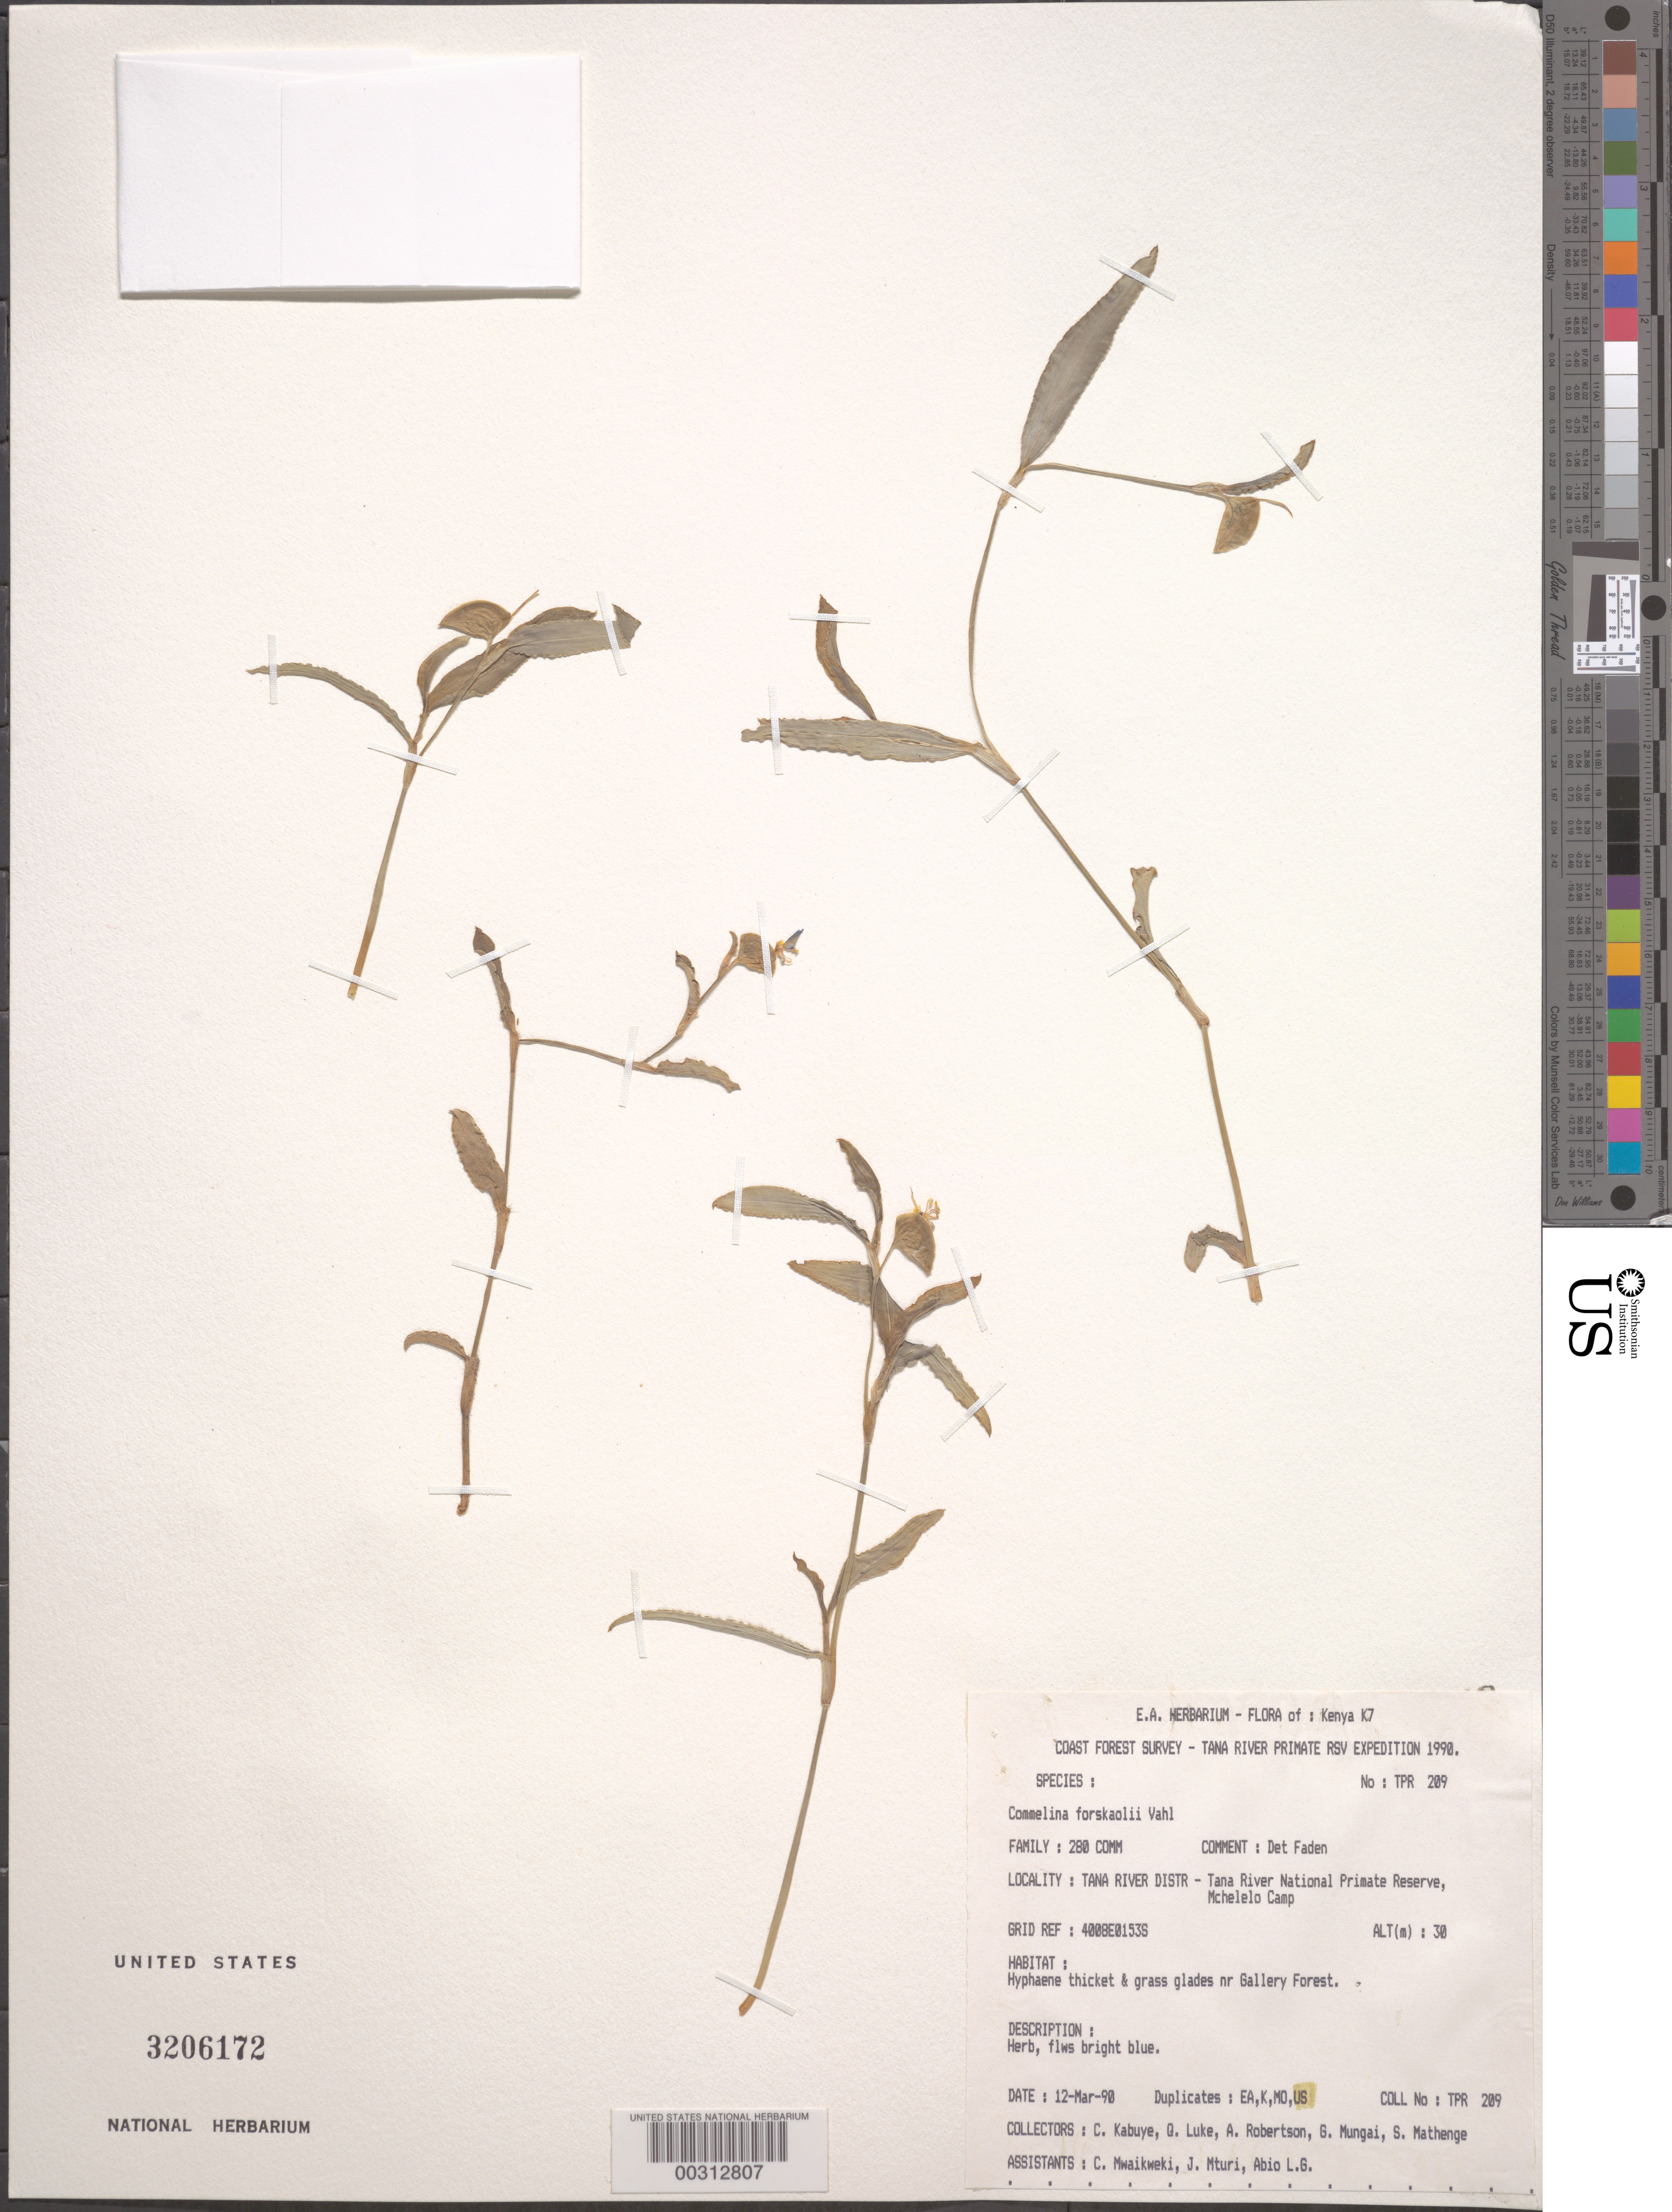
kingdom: Plantae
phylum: Tracheophyta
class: Liliopsida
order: Commelinales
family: Commelinaceae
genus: Commelina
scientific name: Commelina forskaolii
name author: Vahl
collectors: C. Kabuye, G. Luke, A. Robertson, G. Mungai & S. Mathenge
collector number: Tpr 209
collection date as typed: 12 Mar 1990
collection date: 1990-03-12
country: Kenya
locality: Tana trver national primate reserve, mchelelo camp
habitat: Thicket and grass glades near gallery forest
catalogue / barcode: US 3206172